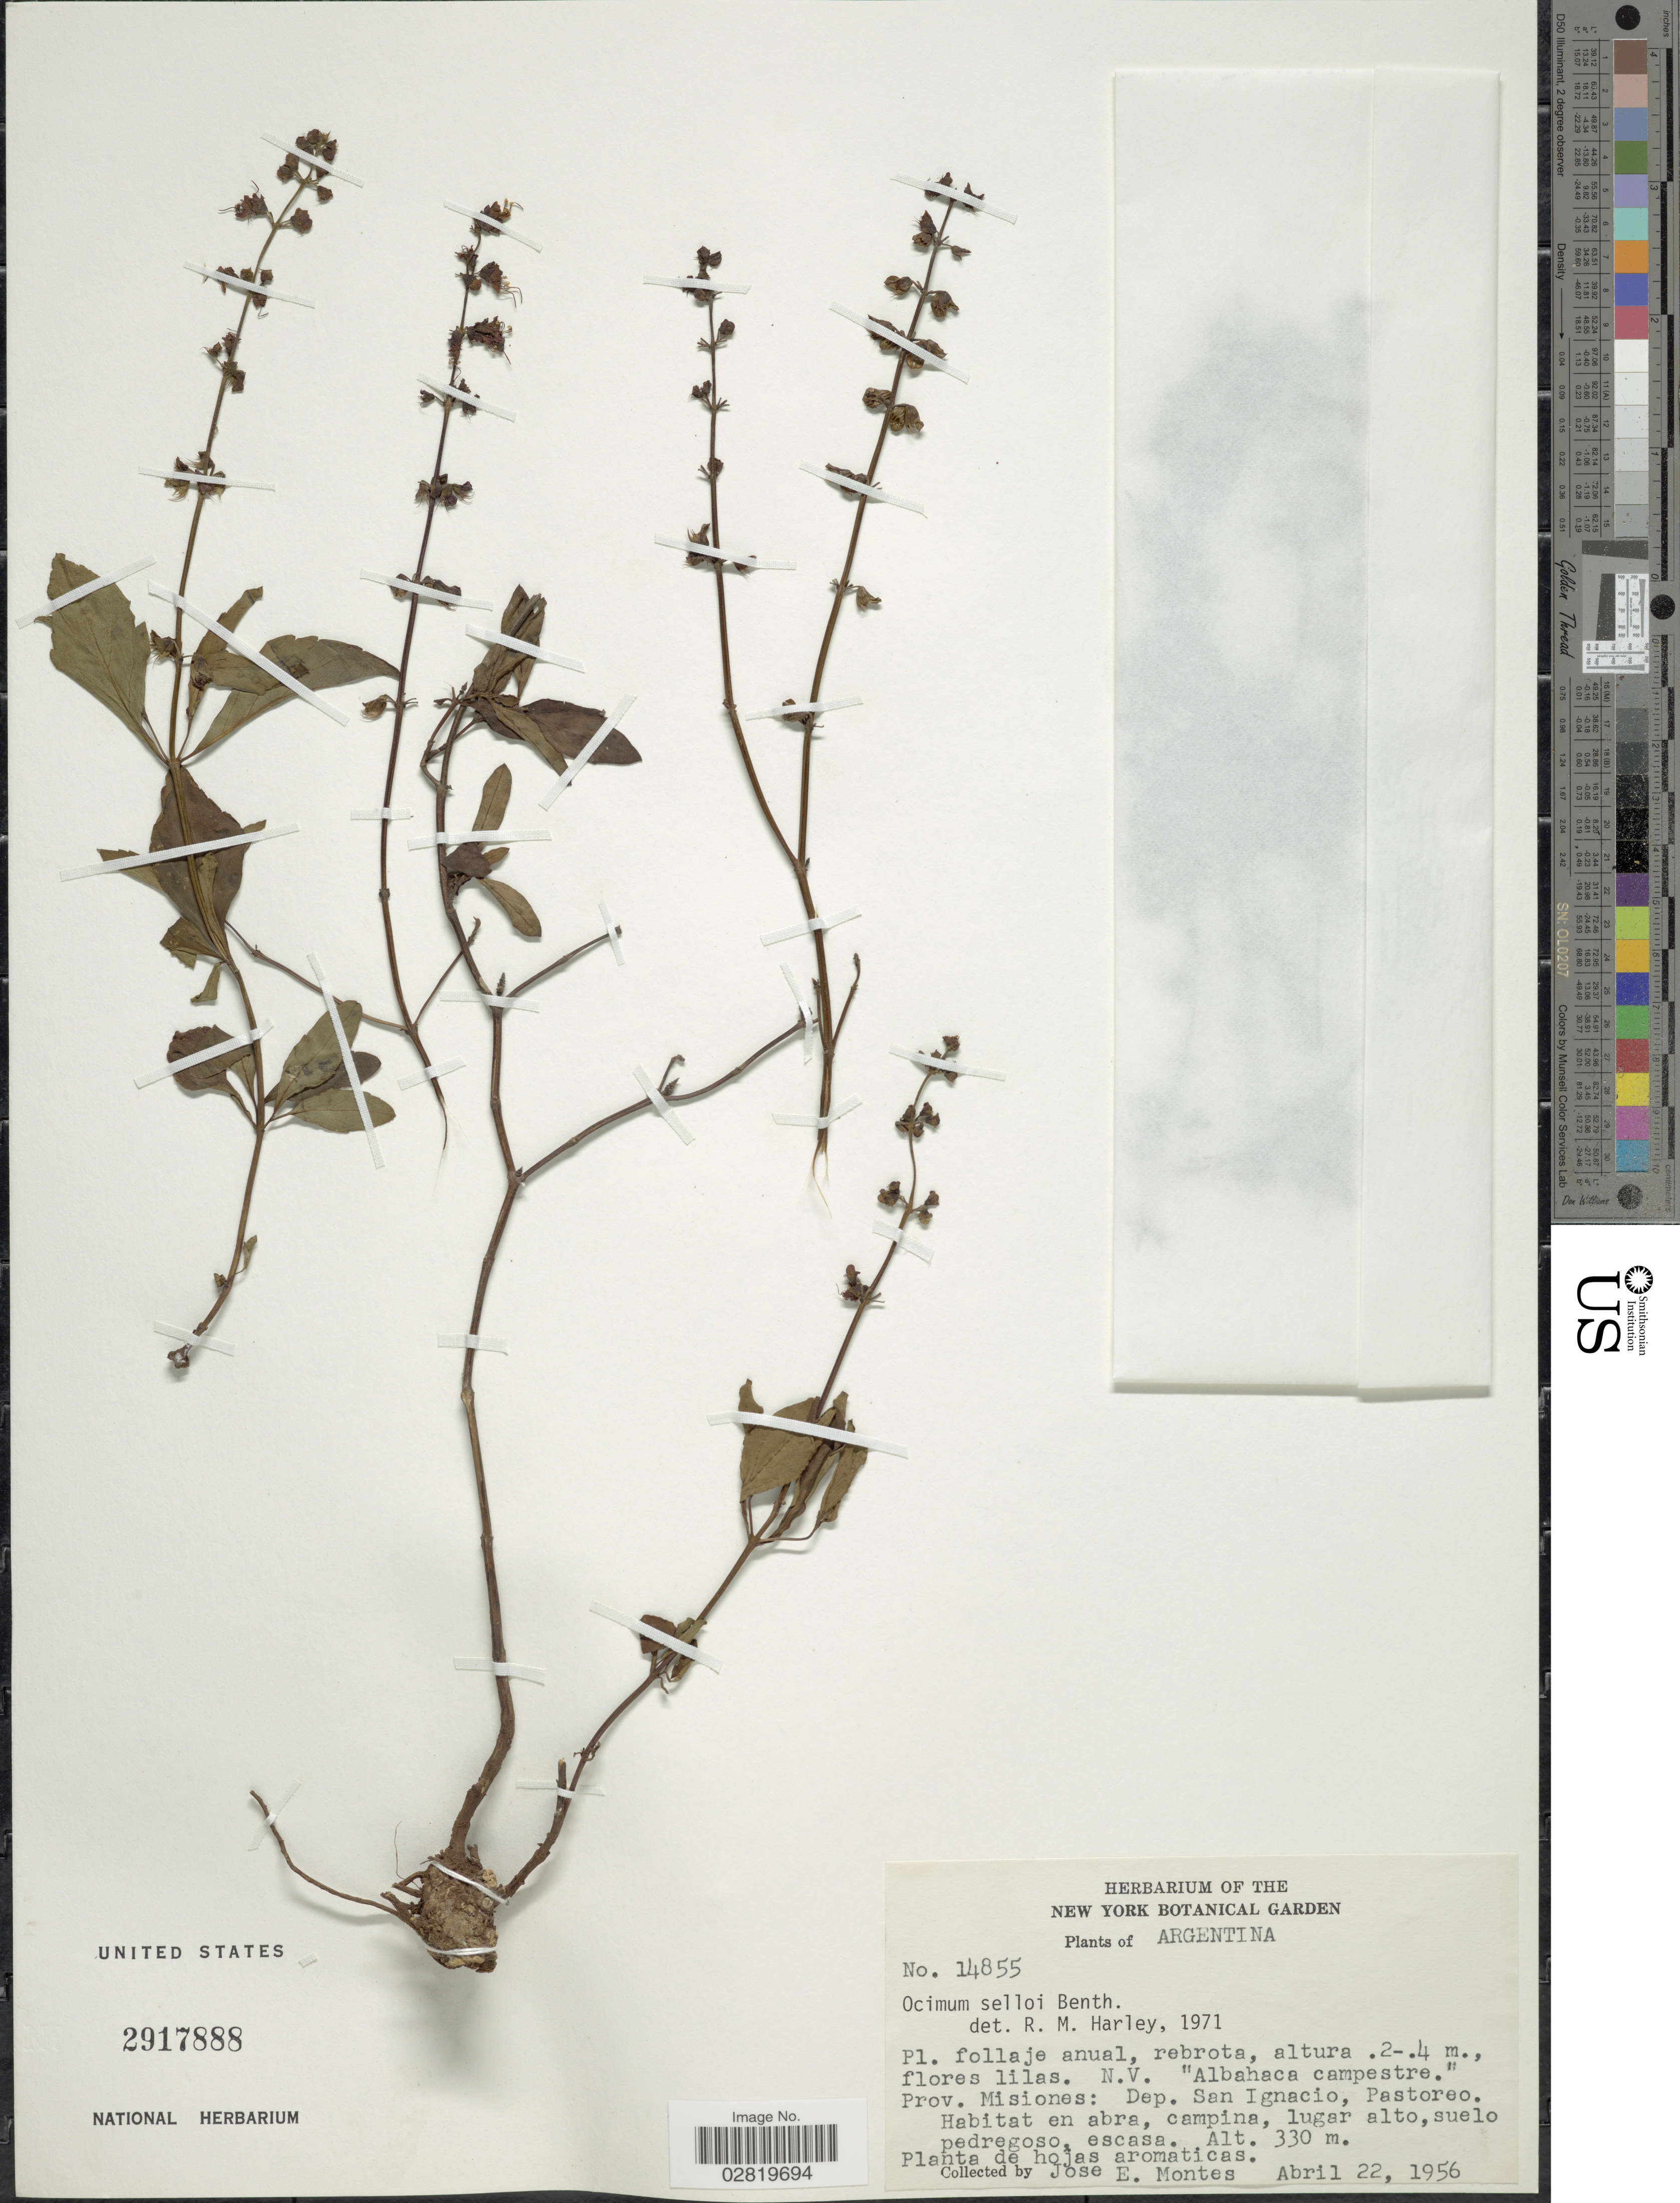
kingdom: Plantae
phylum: Tracheophyta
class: Magnoliopsida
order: Lamiales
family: Lamiaceae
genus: Ocimum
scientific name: Ocimum selloi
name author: Benth.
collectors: J. E. Montes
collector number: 14855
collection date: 1956-04-22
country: Argentina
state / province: Misiones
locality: Prov. Misiones: Dep. San Ignacio, Pastoreo.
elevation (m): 330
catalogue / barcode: US 2917888